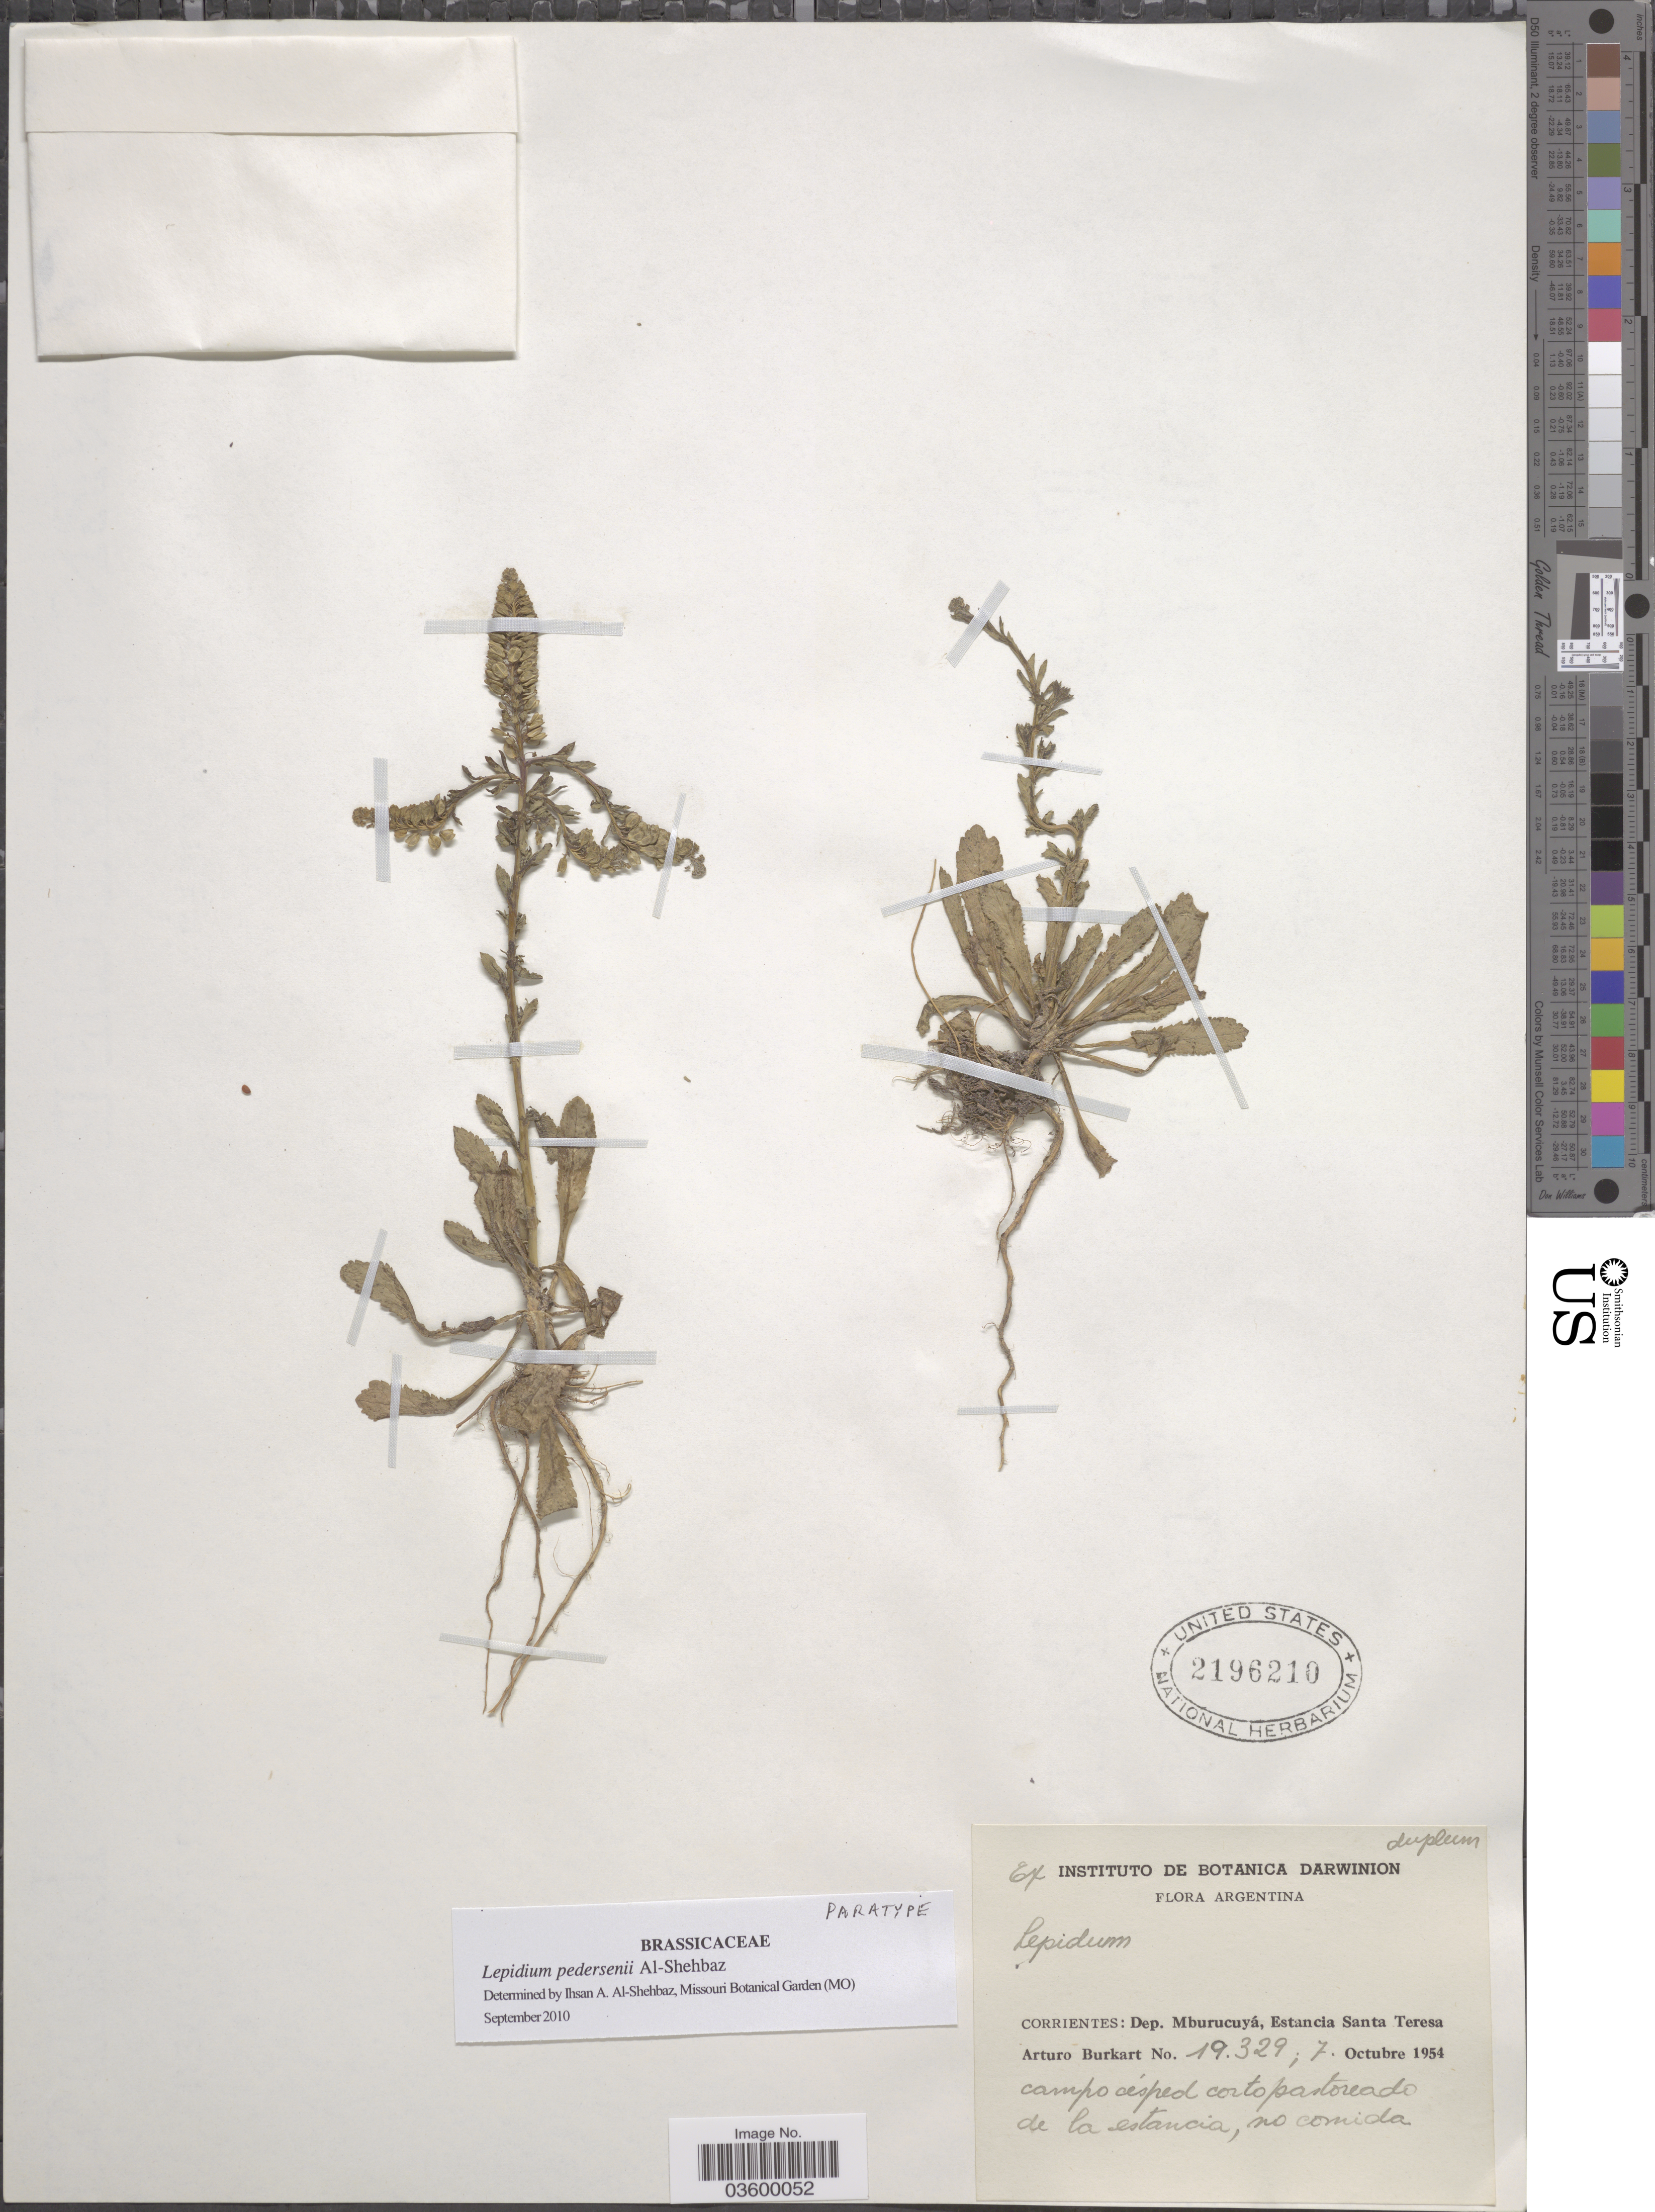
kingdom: Plantae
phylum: Tracheophyta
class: Magnoliopsida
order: Brassicales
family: Brassicaceae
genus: Lepidium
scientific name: Lepidium pedersenii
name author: Al-Shehbaz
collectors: A. E. Burkart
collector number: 19329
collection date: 1954-10-07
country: Argentina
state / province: Corrientes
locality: Dep. Mburucuyá, Estancia Santa Teresa.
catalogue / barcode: US 2196210